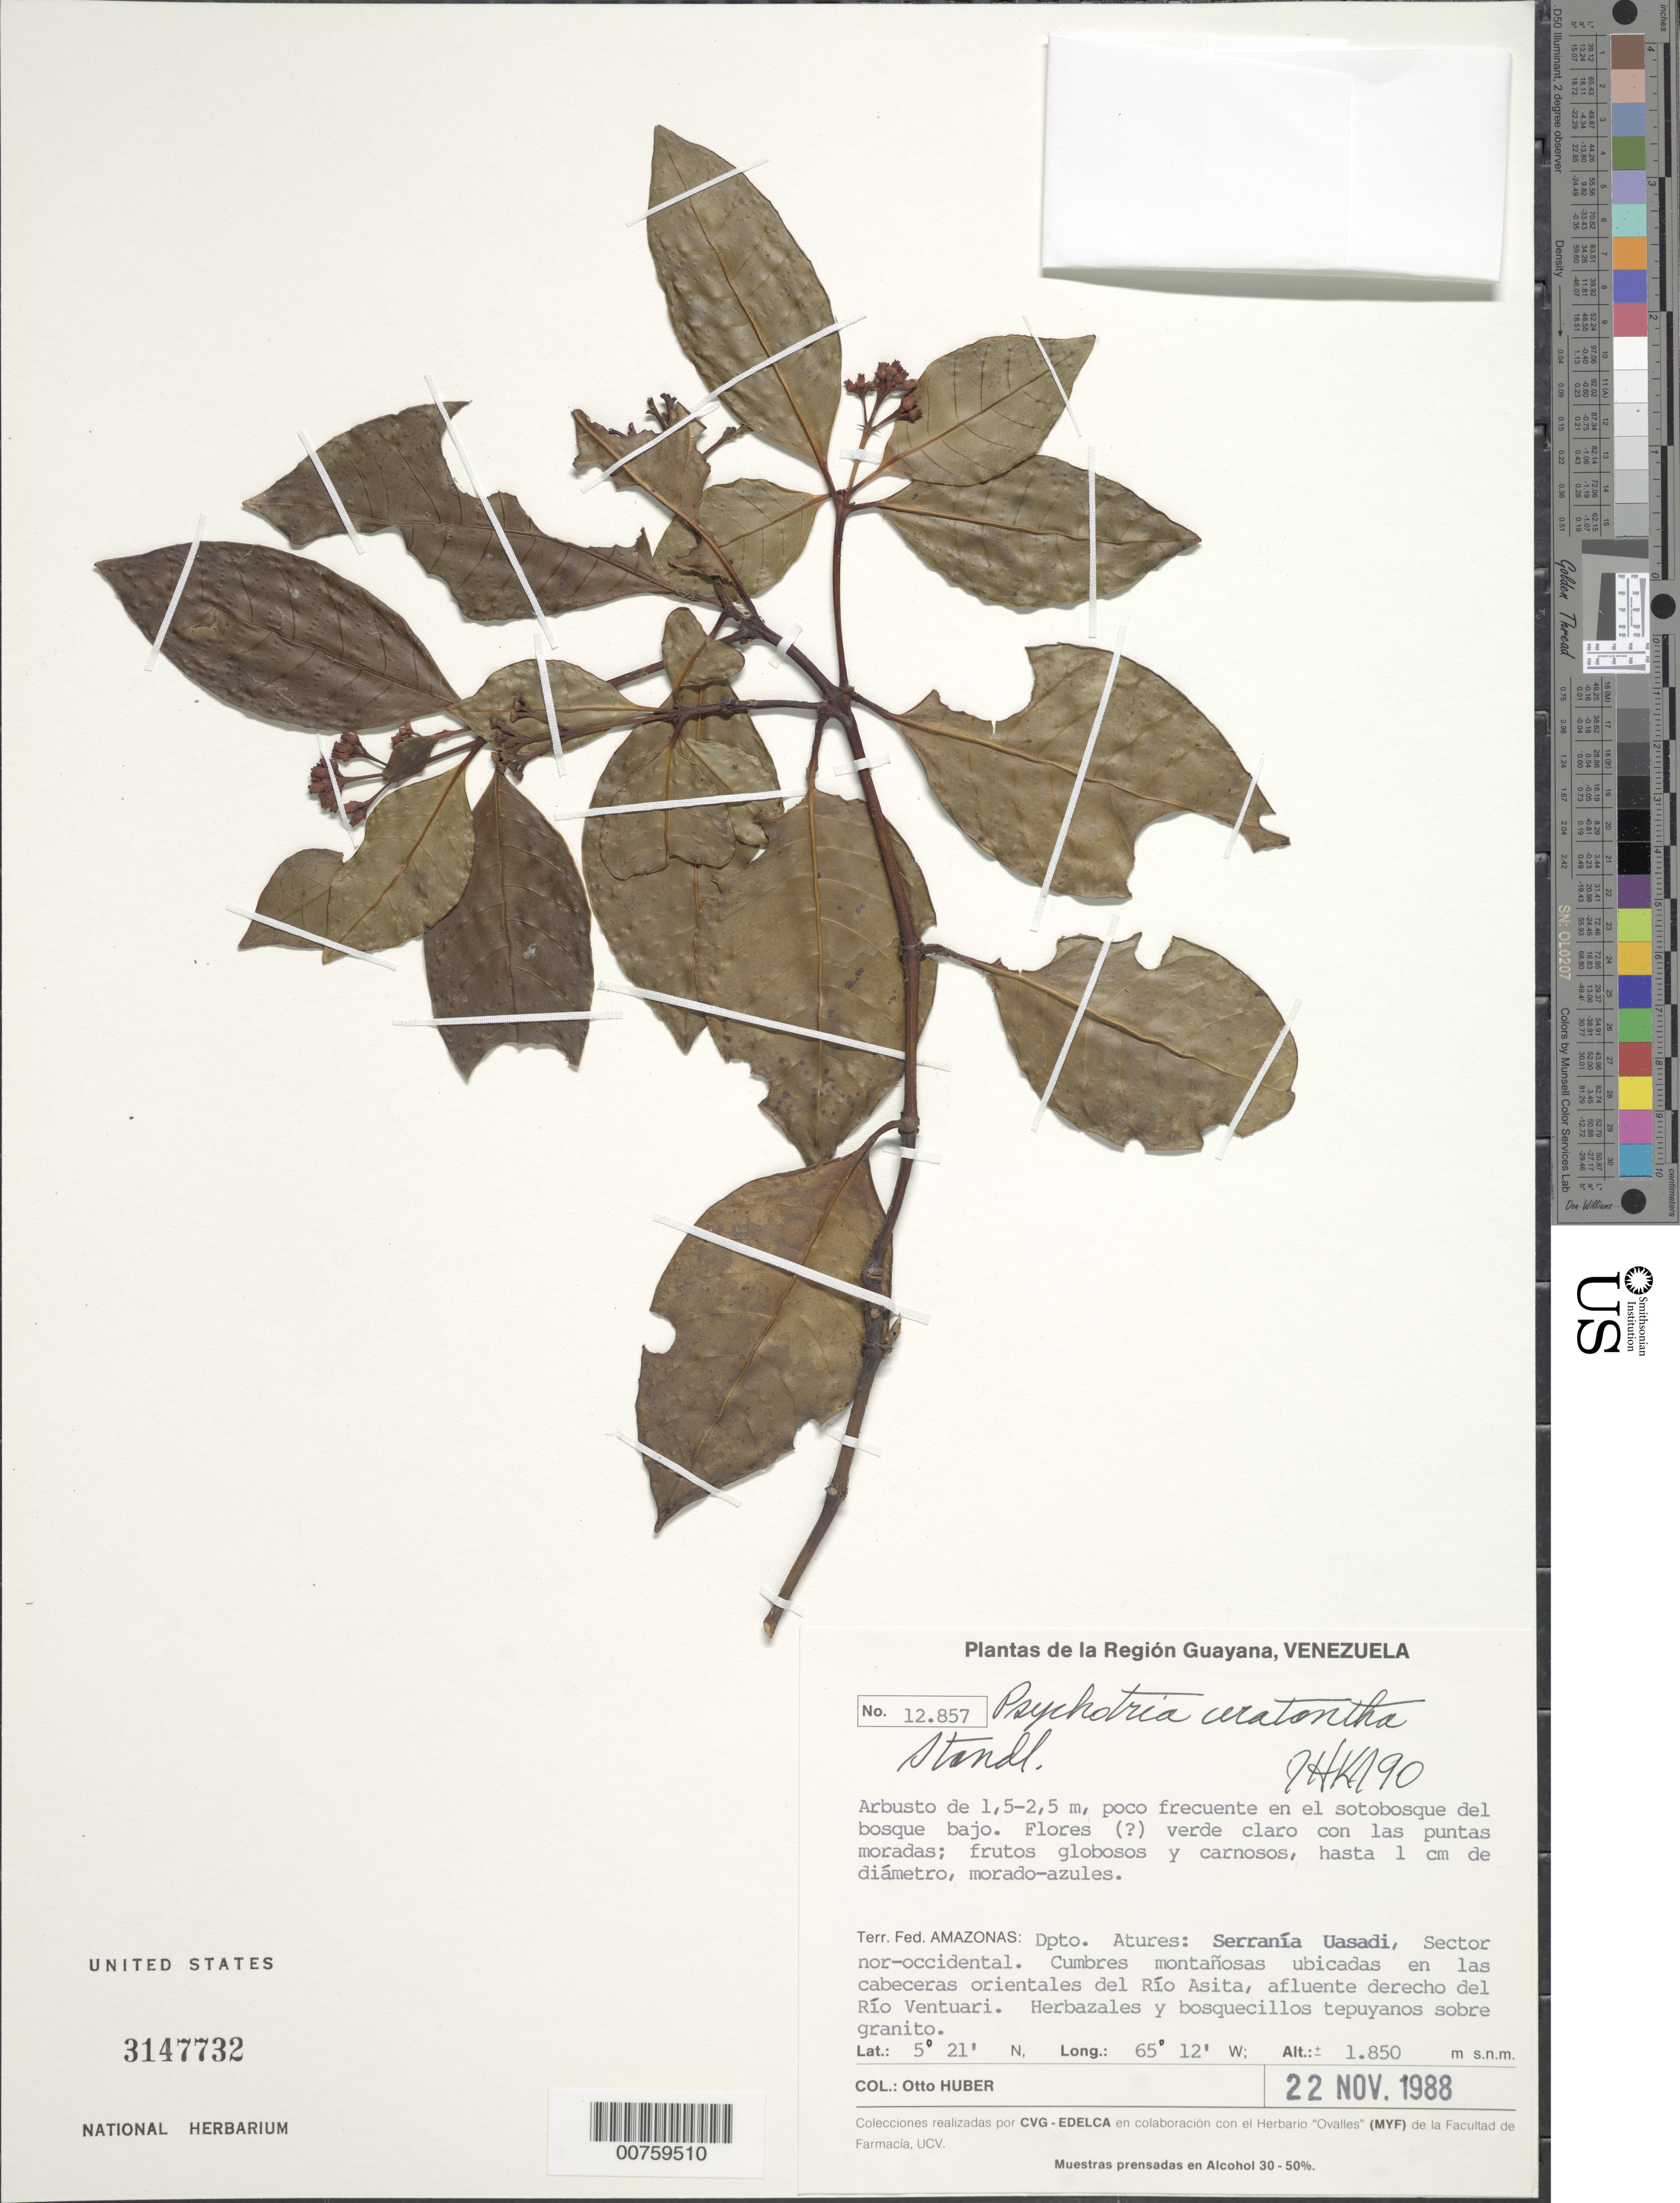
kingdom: Plantae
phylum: Tracheophyta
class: Magnoliopsida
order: Gentianales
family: Rubiaceae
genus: Psychotria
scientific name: Psychotria ceratantha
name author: Standl.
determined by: Kirkbride, J. H.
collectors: O. Huber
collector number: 12857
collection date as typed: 22-Nov-88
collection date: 1988-11-22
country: Venezuela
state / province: Amazonas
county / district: Atures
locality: Serrania Uasadi, sector nor-occidental; cabeceras orientales del Río Asita, afluente derecho del Río Ventuari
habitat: Cumbres montanosas ubicadas en las cabeceras; herbazales y bosquecillos tepuyanos sobre granito; sotobosque del bosque bajo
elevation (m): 1850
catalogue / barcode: US 3147732